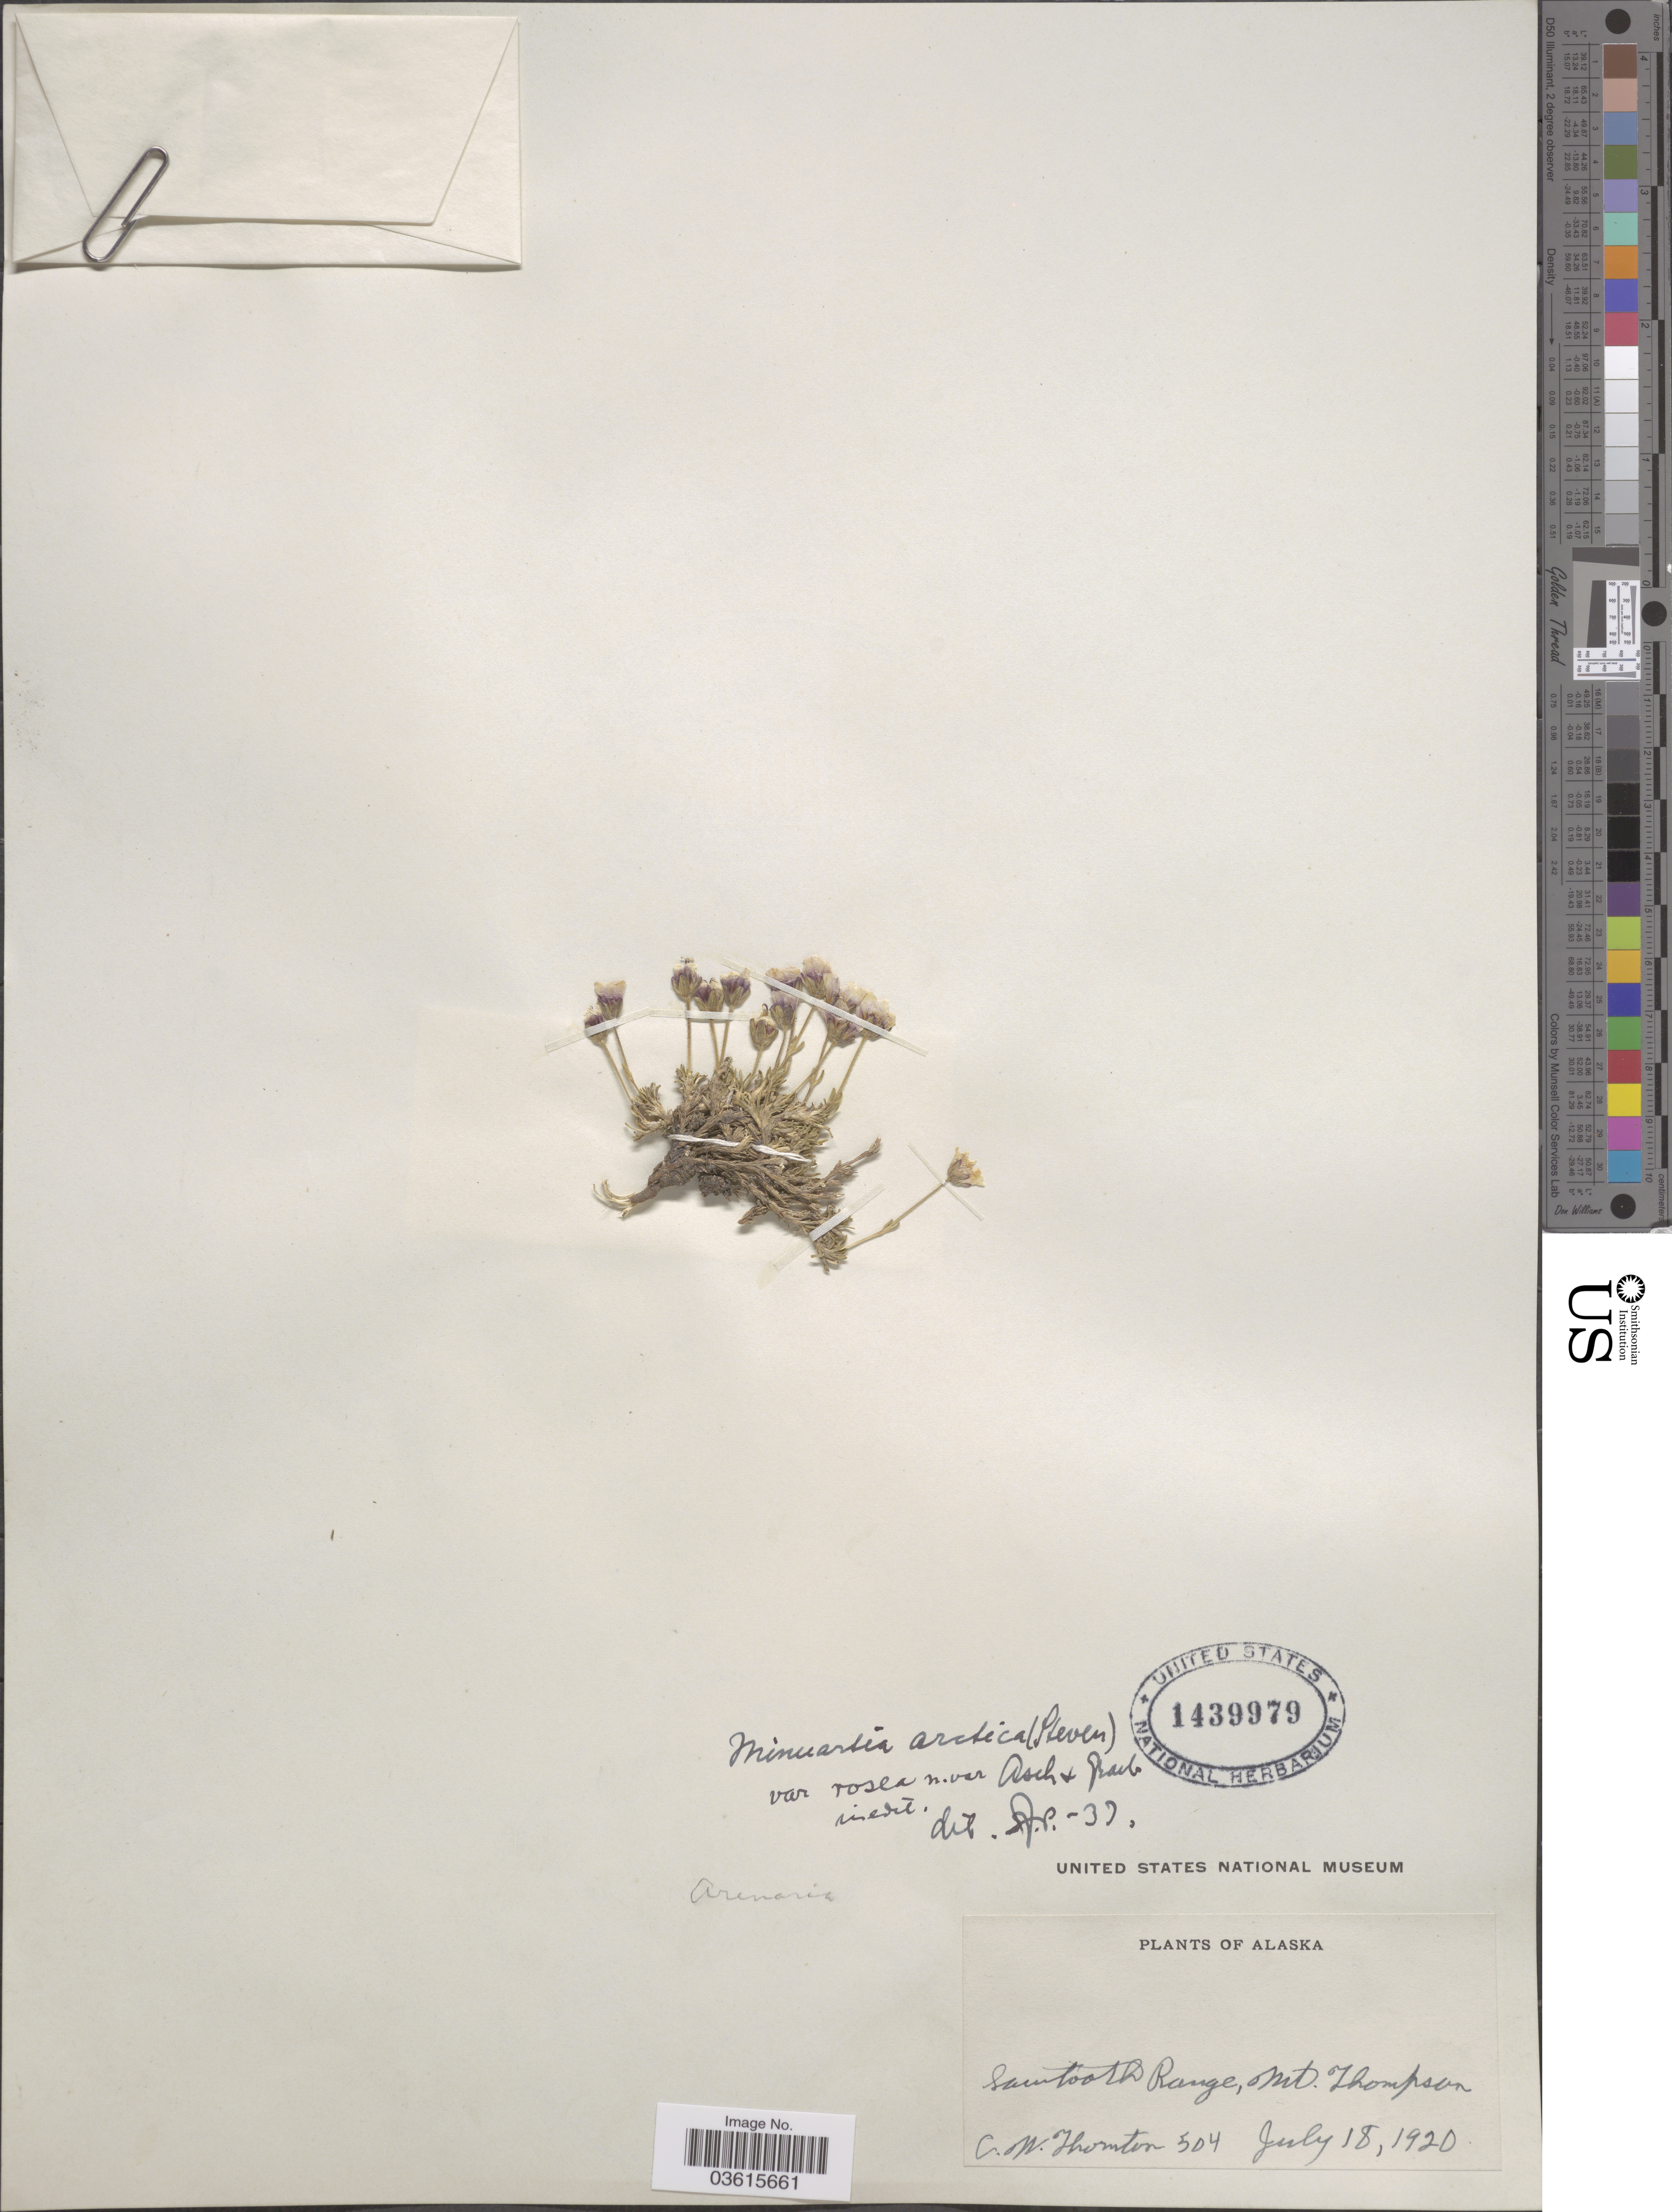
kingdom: Plantae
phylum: Tracheophyta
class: Magnoliopsida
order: Caryophyllales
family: Caryophyllaceae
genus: Cherleria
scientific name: Cherleria arctica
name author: (Steven ex Ser.) A.J. Moore & Dillenb.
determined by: Strong, M. T., (US), Smithsonian Institution - National Museum of Natural History (UNITED STATES)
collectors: C. Thornton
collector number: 504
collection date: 1920-07-18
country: United States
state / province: Alaska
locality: Sawtooth Range, Mt. Thompson.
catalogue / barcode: US 1439979